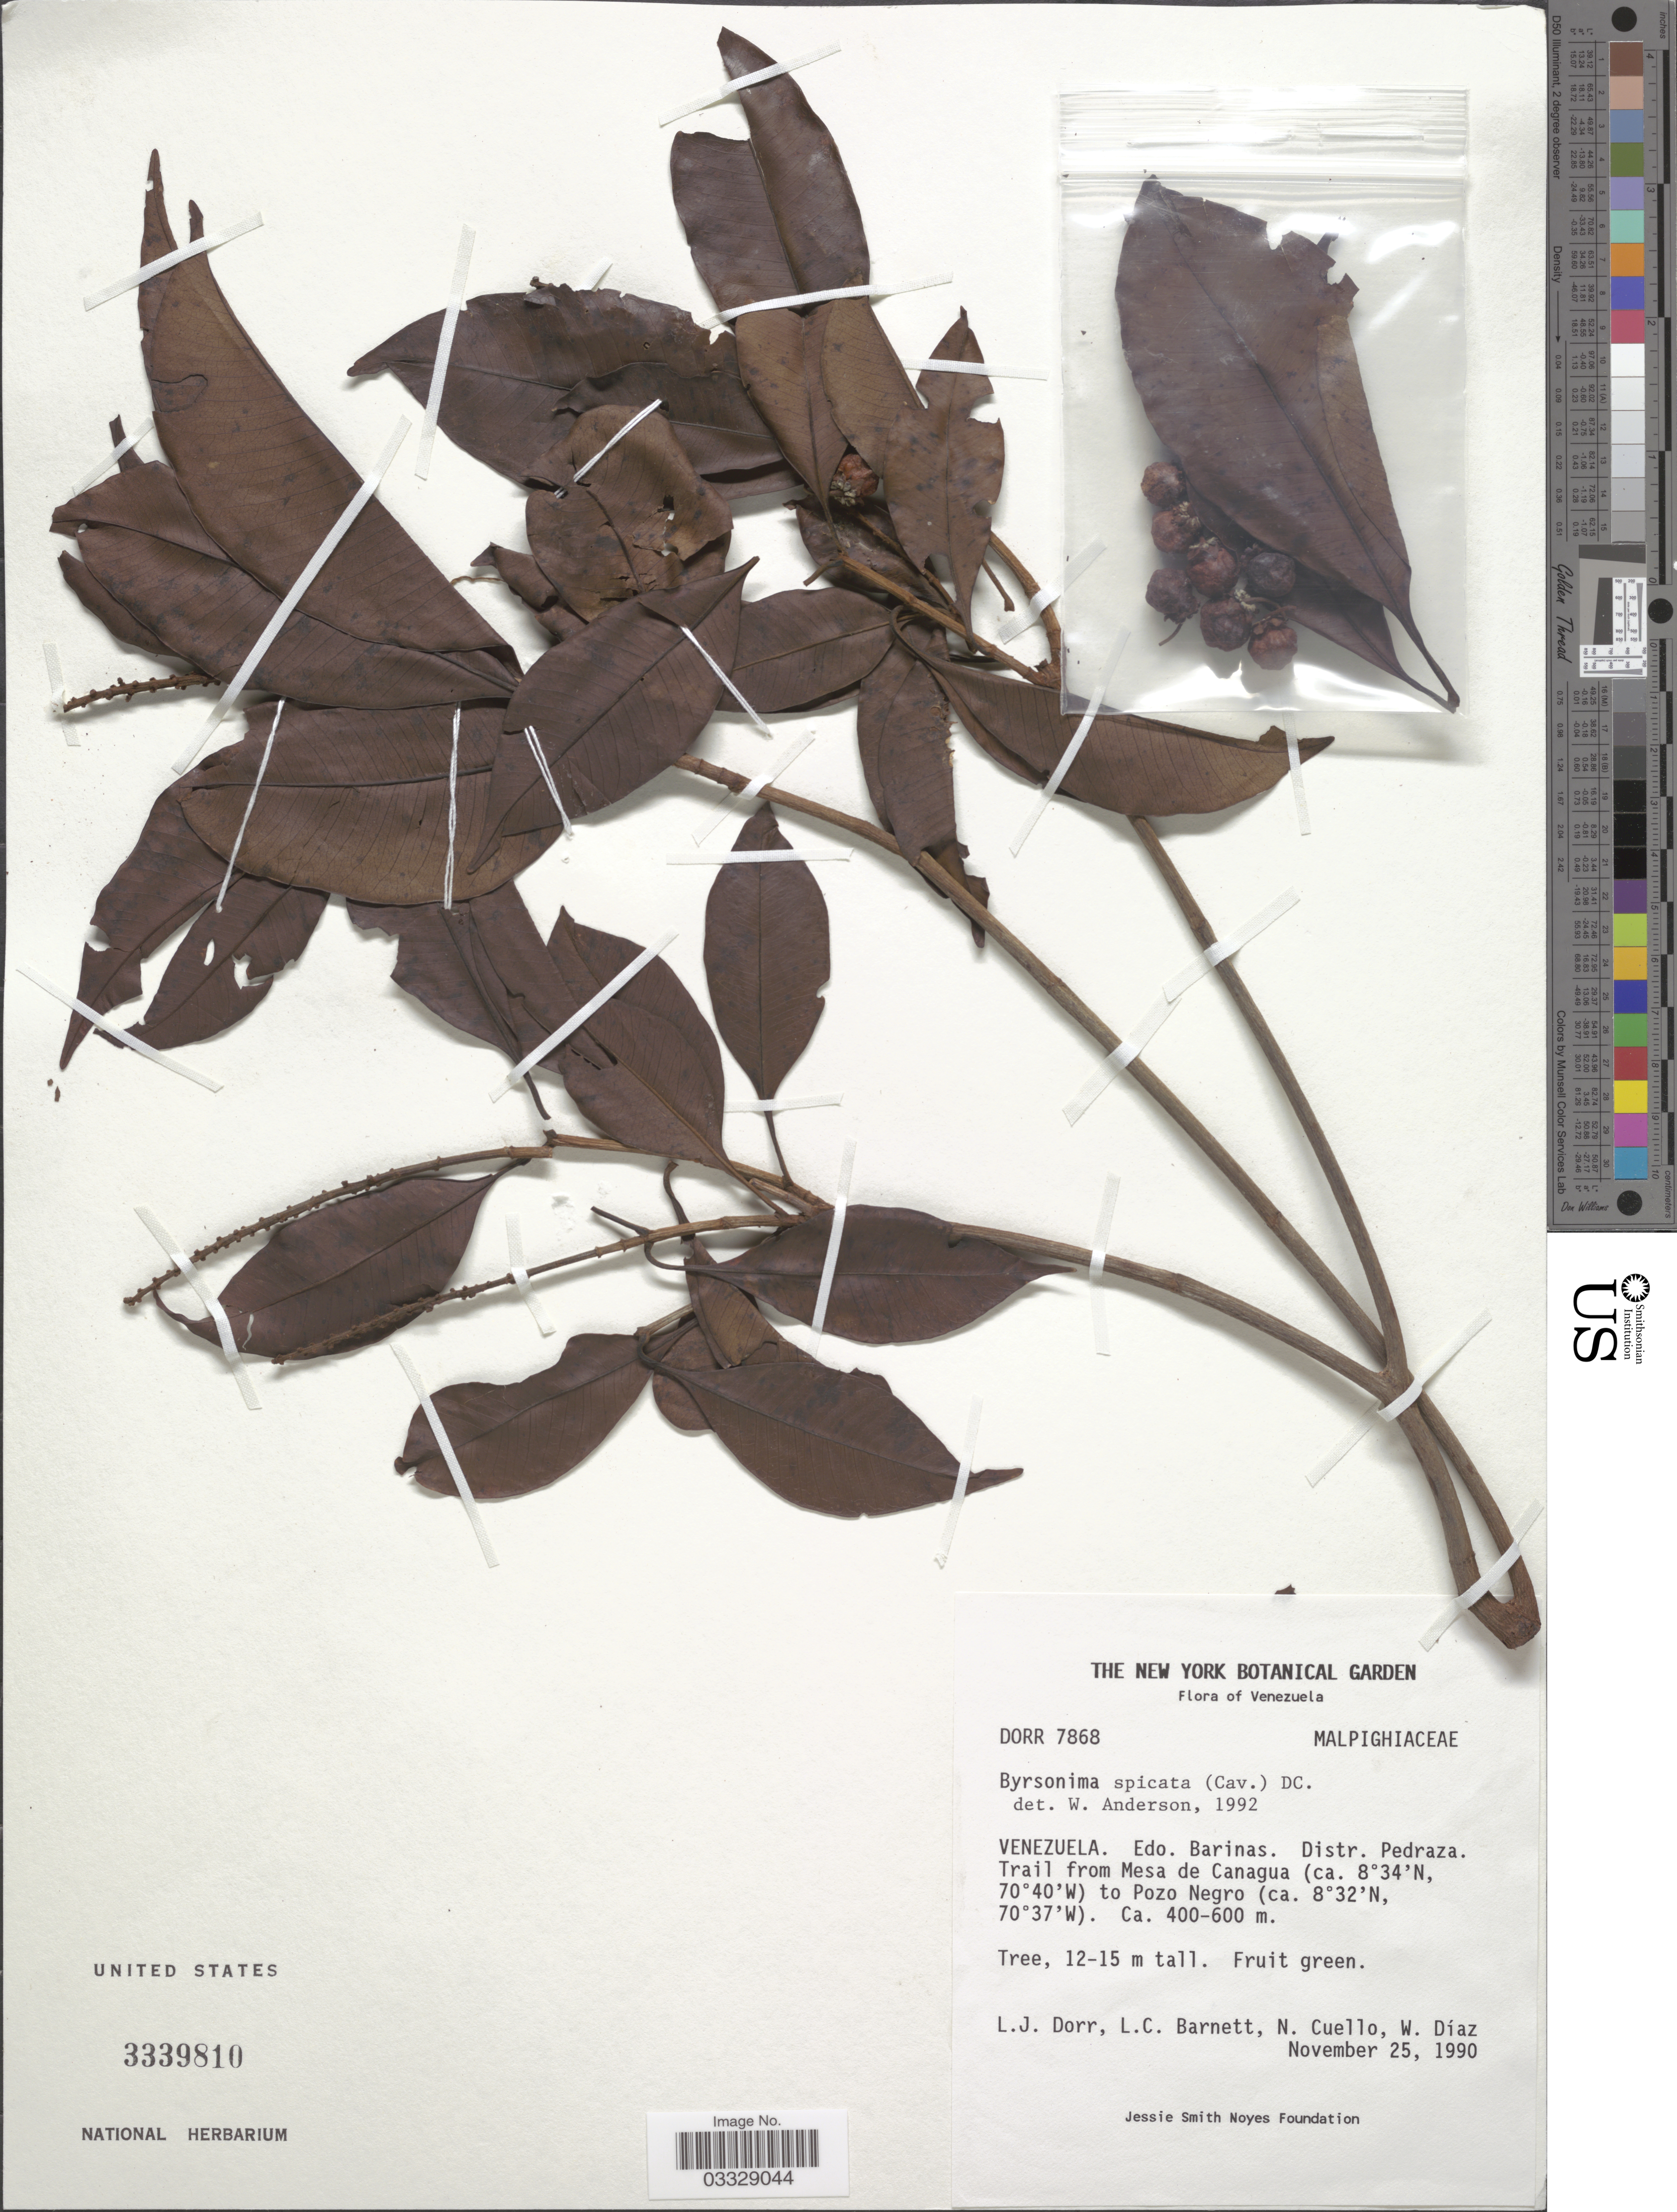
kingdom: Plantae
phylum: Tracheophyta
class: Magnoliopsida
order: Malpighiales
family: Malpighiaceae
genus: Byrsonima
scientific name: Byrsonima spicata (Cav.) DC.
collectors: L. J. Dorr, L. C. Barnett, N. L. Cuello & W. Díaz P.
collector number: DORR 7868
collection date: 1990-11-25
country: Venezuela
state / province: Barinas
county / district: Pedraza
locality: Trail from Mesa de Canagua to Pozo Negro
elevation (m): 400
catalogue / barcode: US 3339810